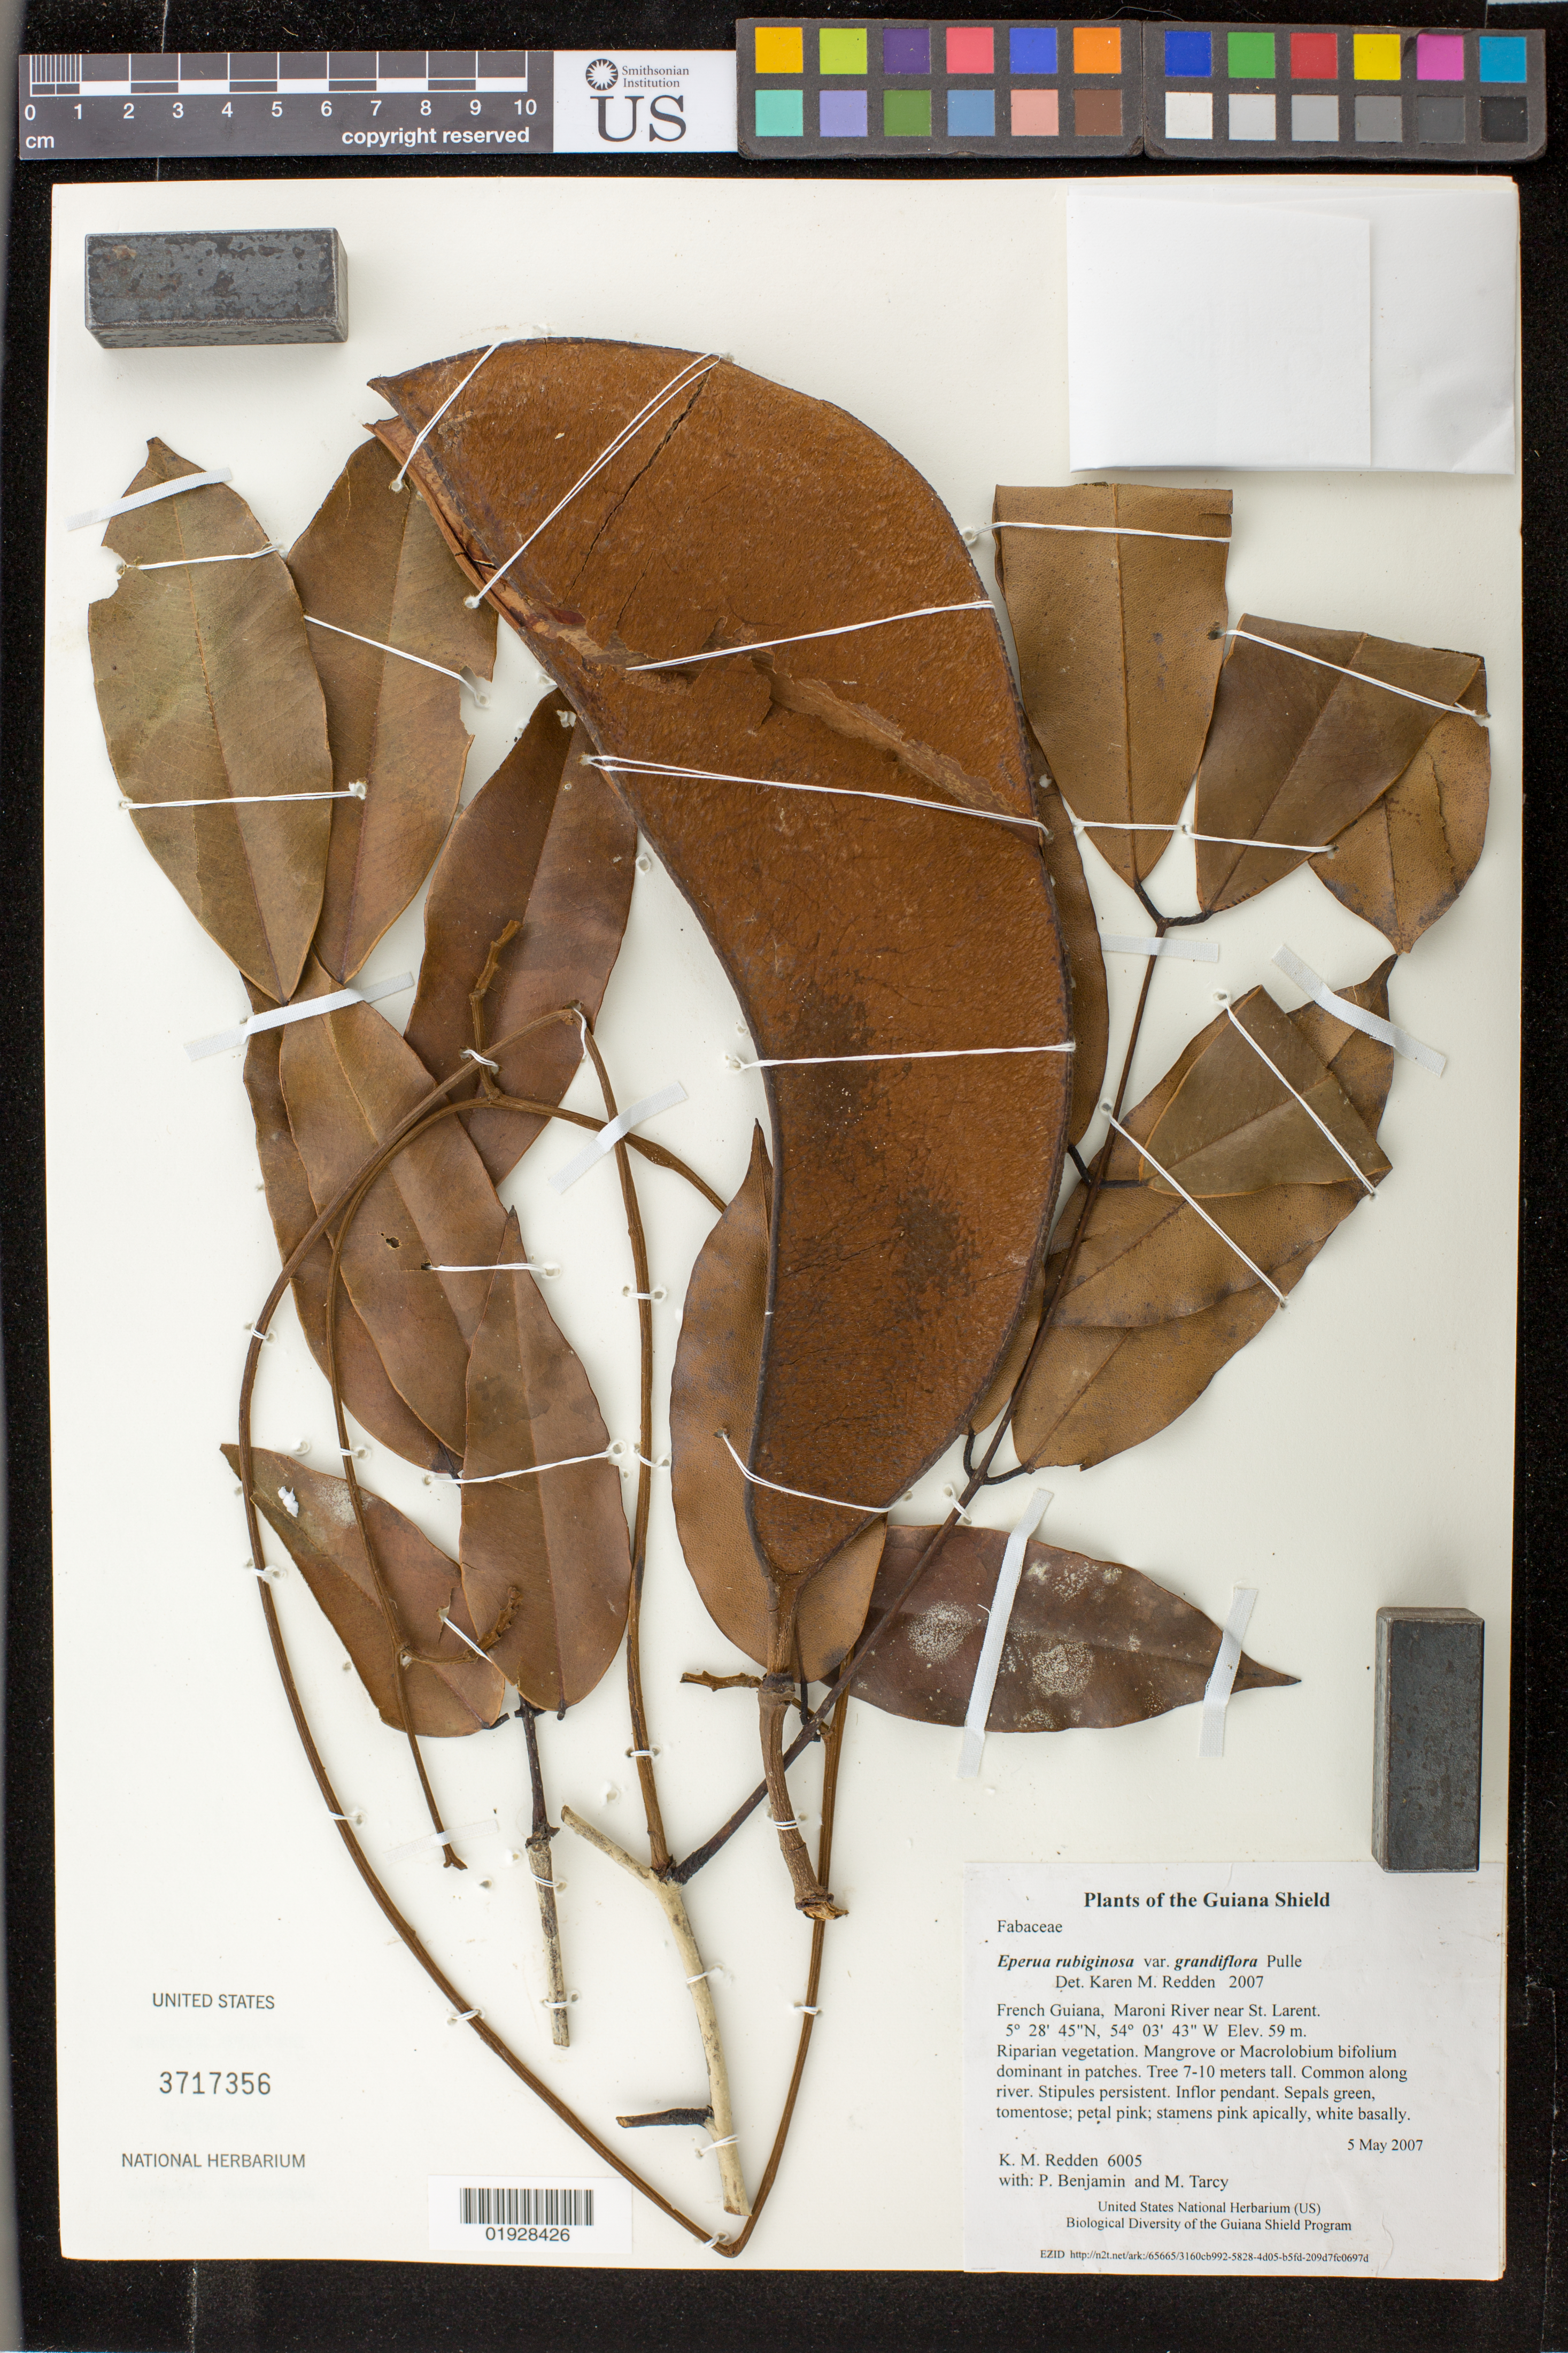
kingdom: Plantae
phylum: Tracheophyta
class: Magnoliopsida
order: Fabales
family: Fabaceae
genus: Eperua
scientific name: Eperua rubiginosa var. grandiflora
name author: Pulle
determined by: Redden, K. M.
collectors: K. M. Redden, P. Benjamin & M. Tarcy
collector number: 6005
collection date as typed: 5 May 2007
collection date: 2007-05-05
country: French Guiana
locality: Maroni River near St. Larent.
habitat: Riparian vegetation. Mangrove or Macrolobium bifolium dominant in patches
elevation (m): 59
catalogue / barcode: US 3717356